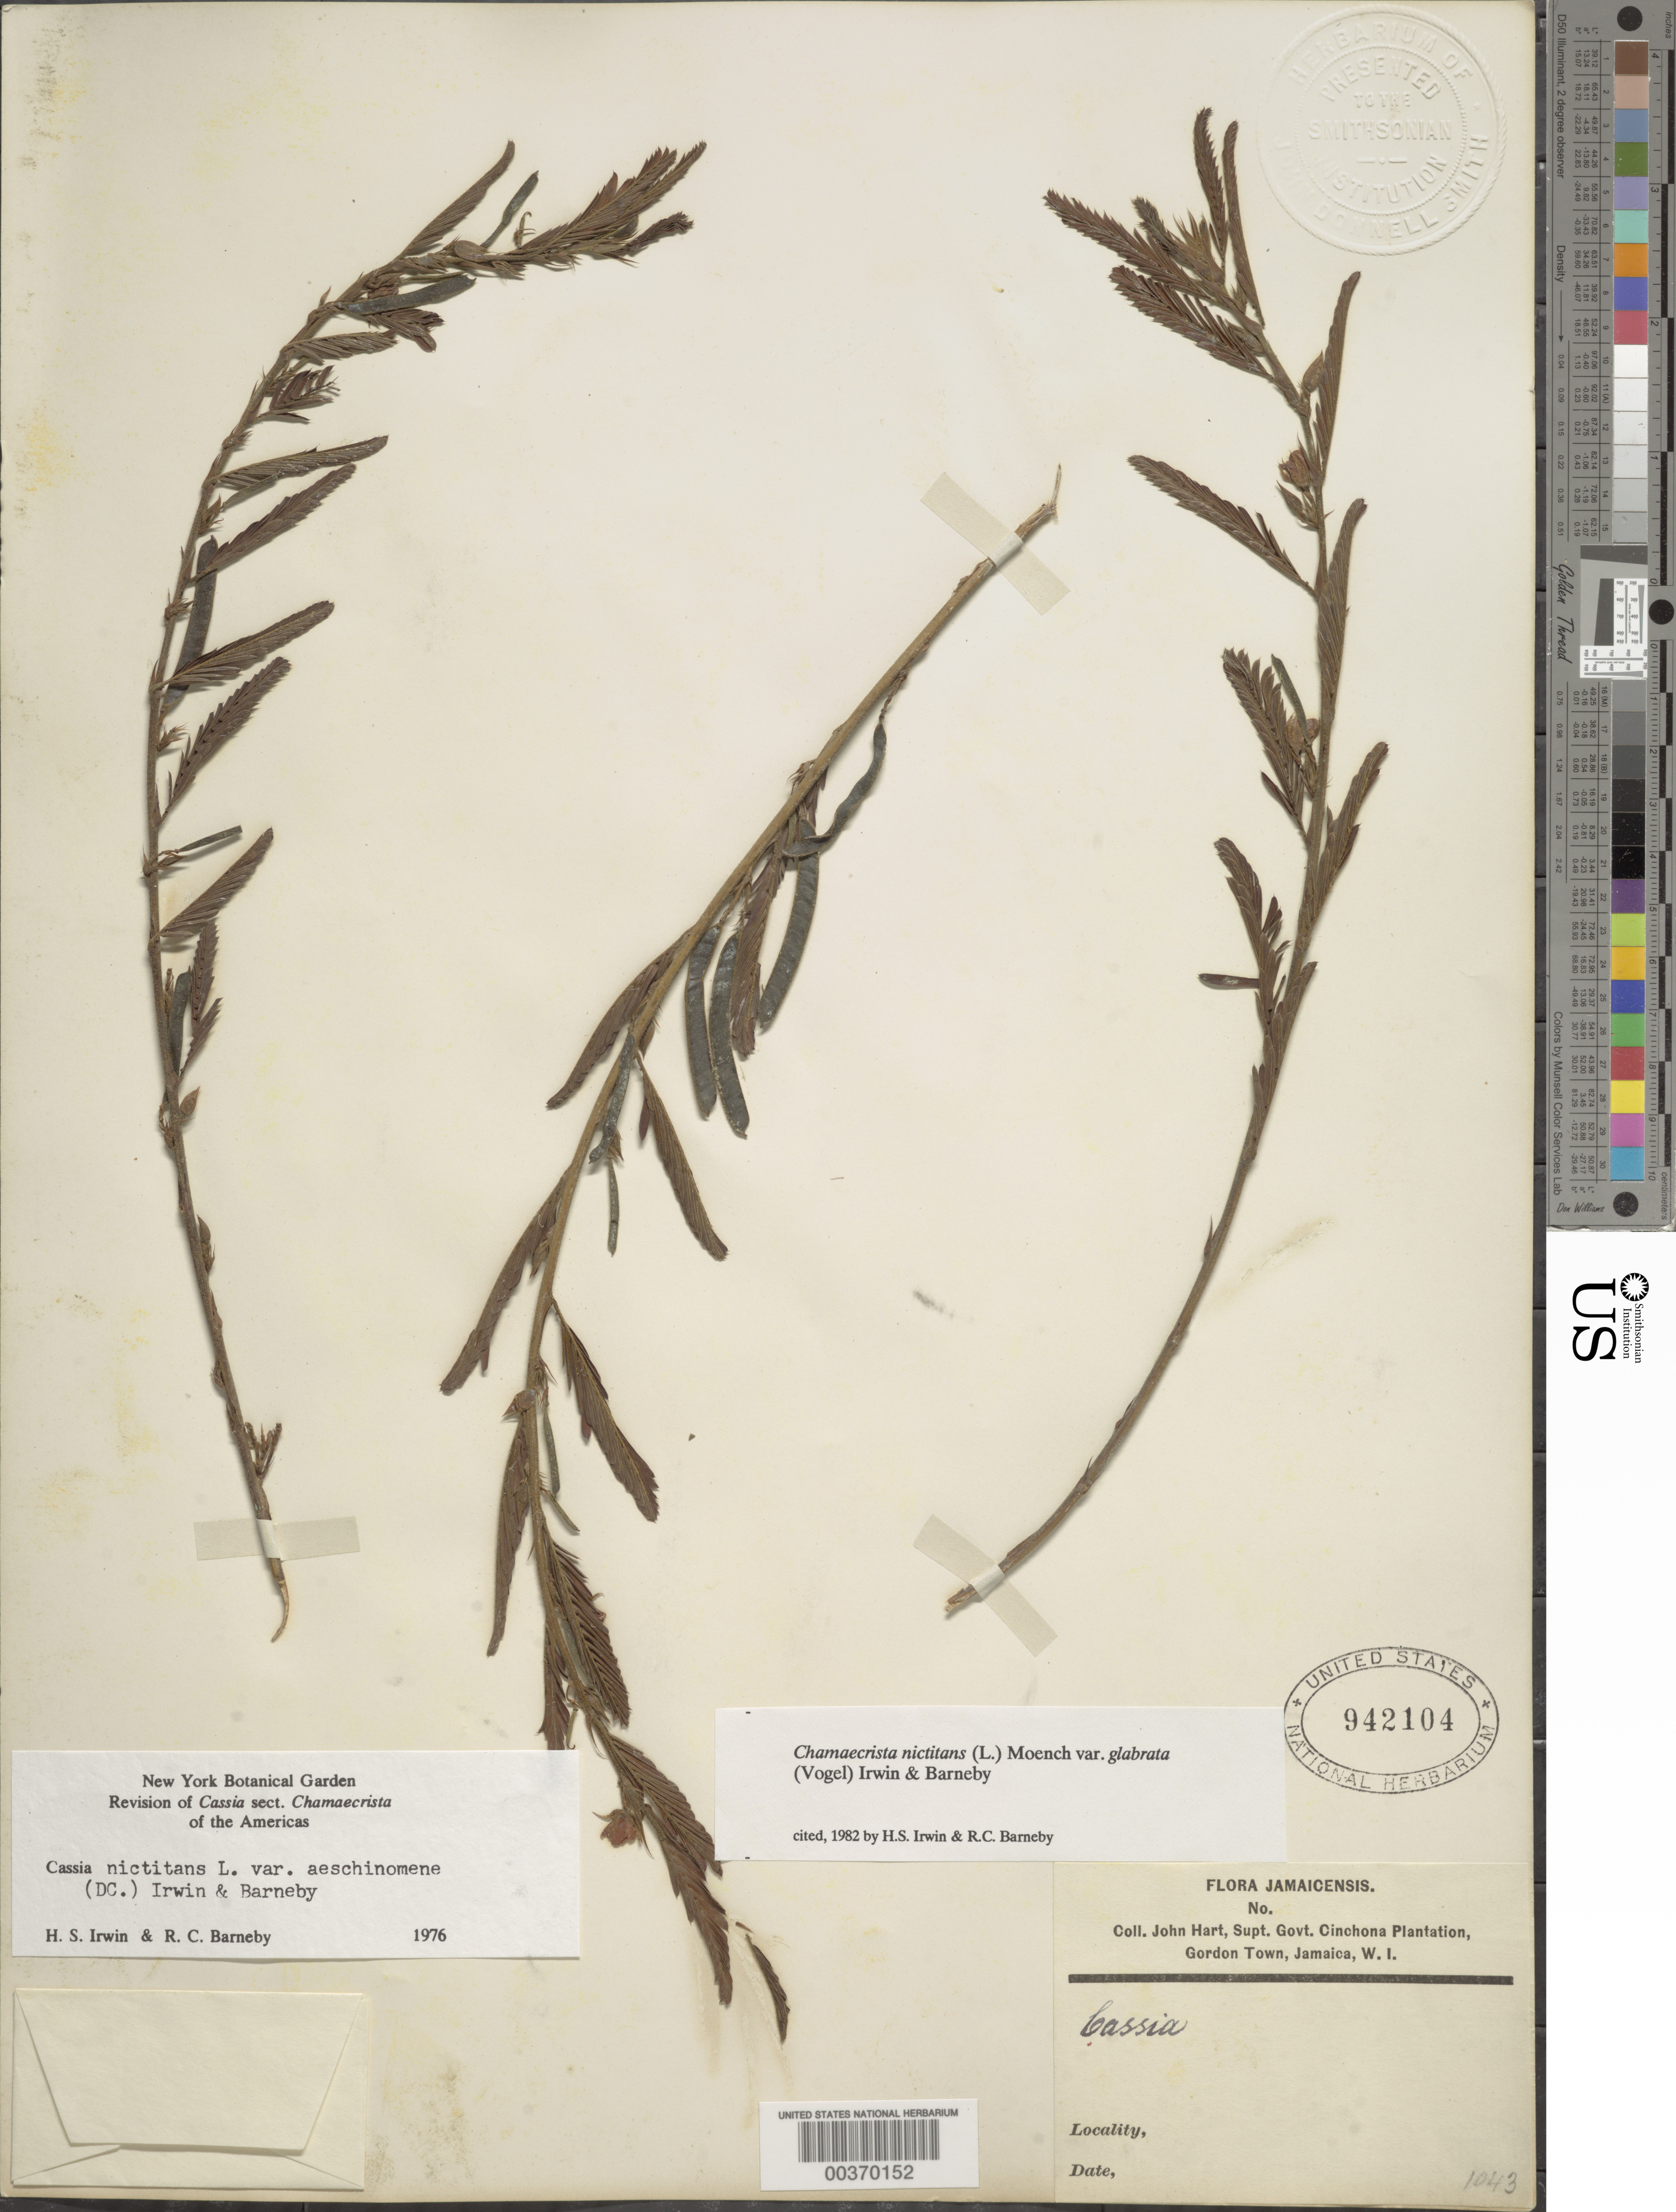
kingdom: Plantae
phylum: Tracheophyta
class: Magnoliopsida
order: Fabales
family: Fabaceae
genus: Chamaecrista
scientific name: Chamaecrista nictitans var. glabrata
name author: (Vogel) H.S. Irwin & Barneby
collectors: J. Hart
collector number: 1043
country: Jamaica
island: Jamaica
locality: Cinchona Plantation, Gordon Town.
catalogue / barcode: US 942104